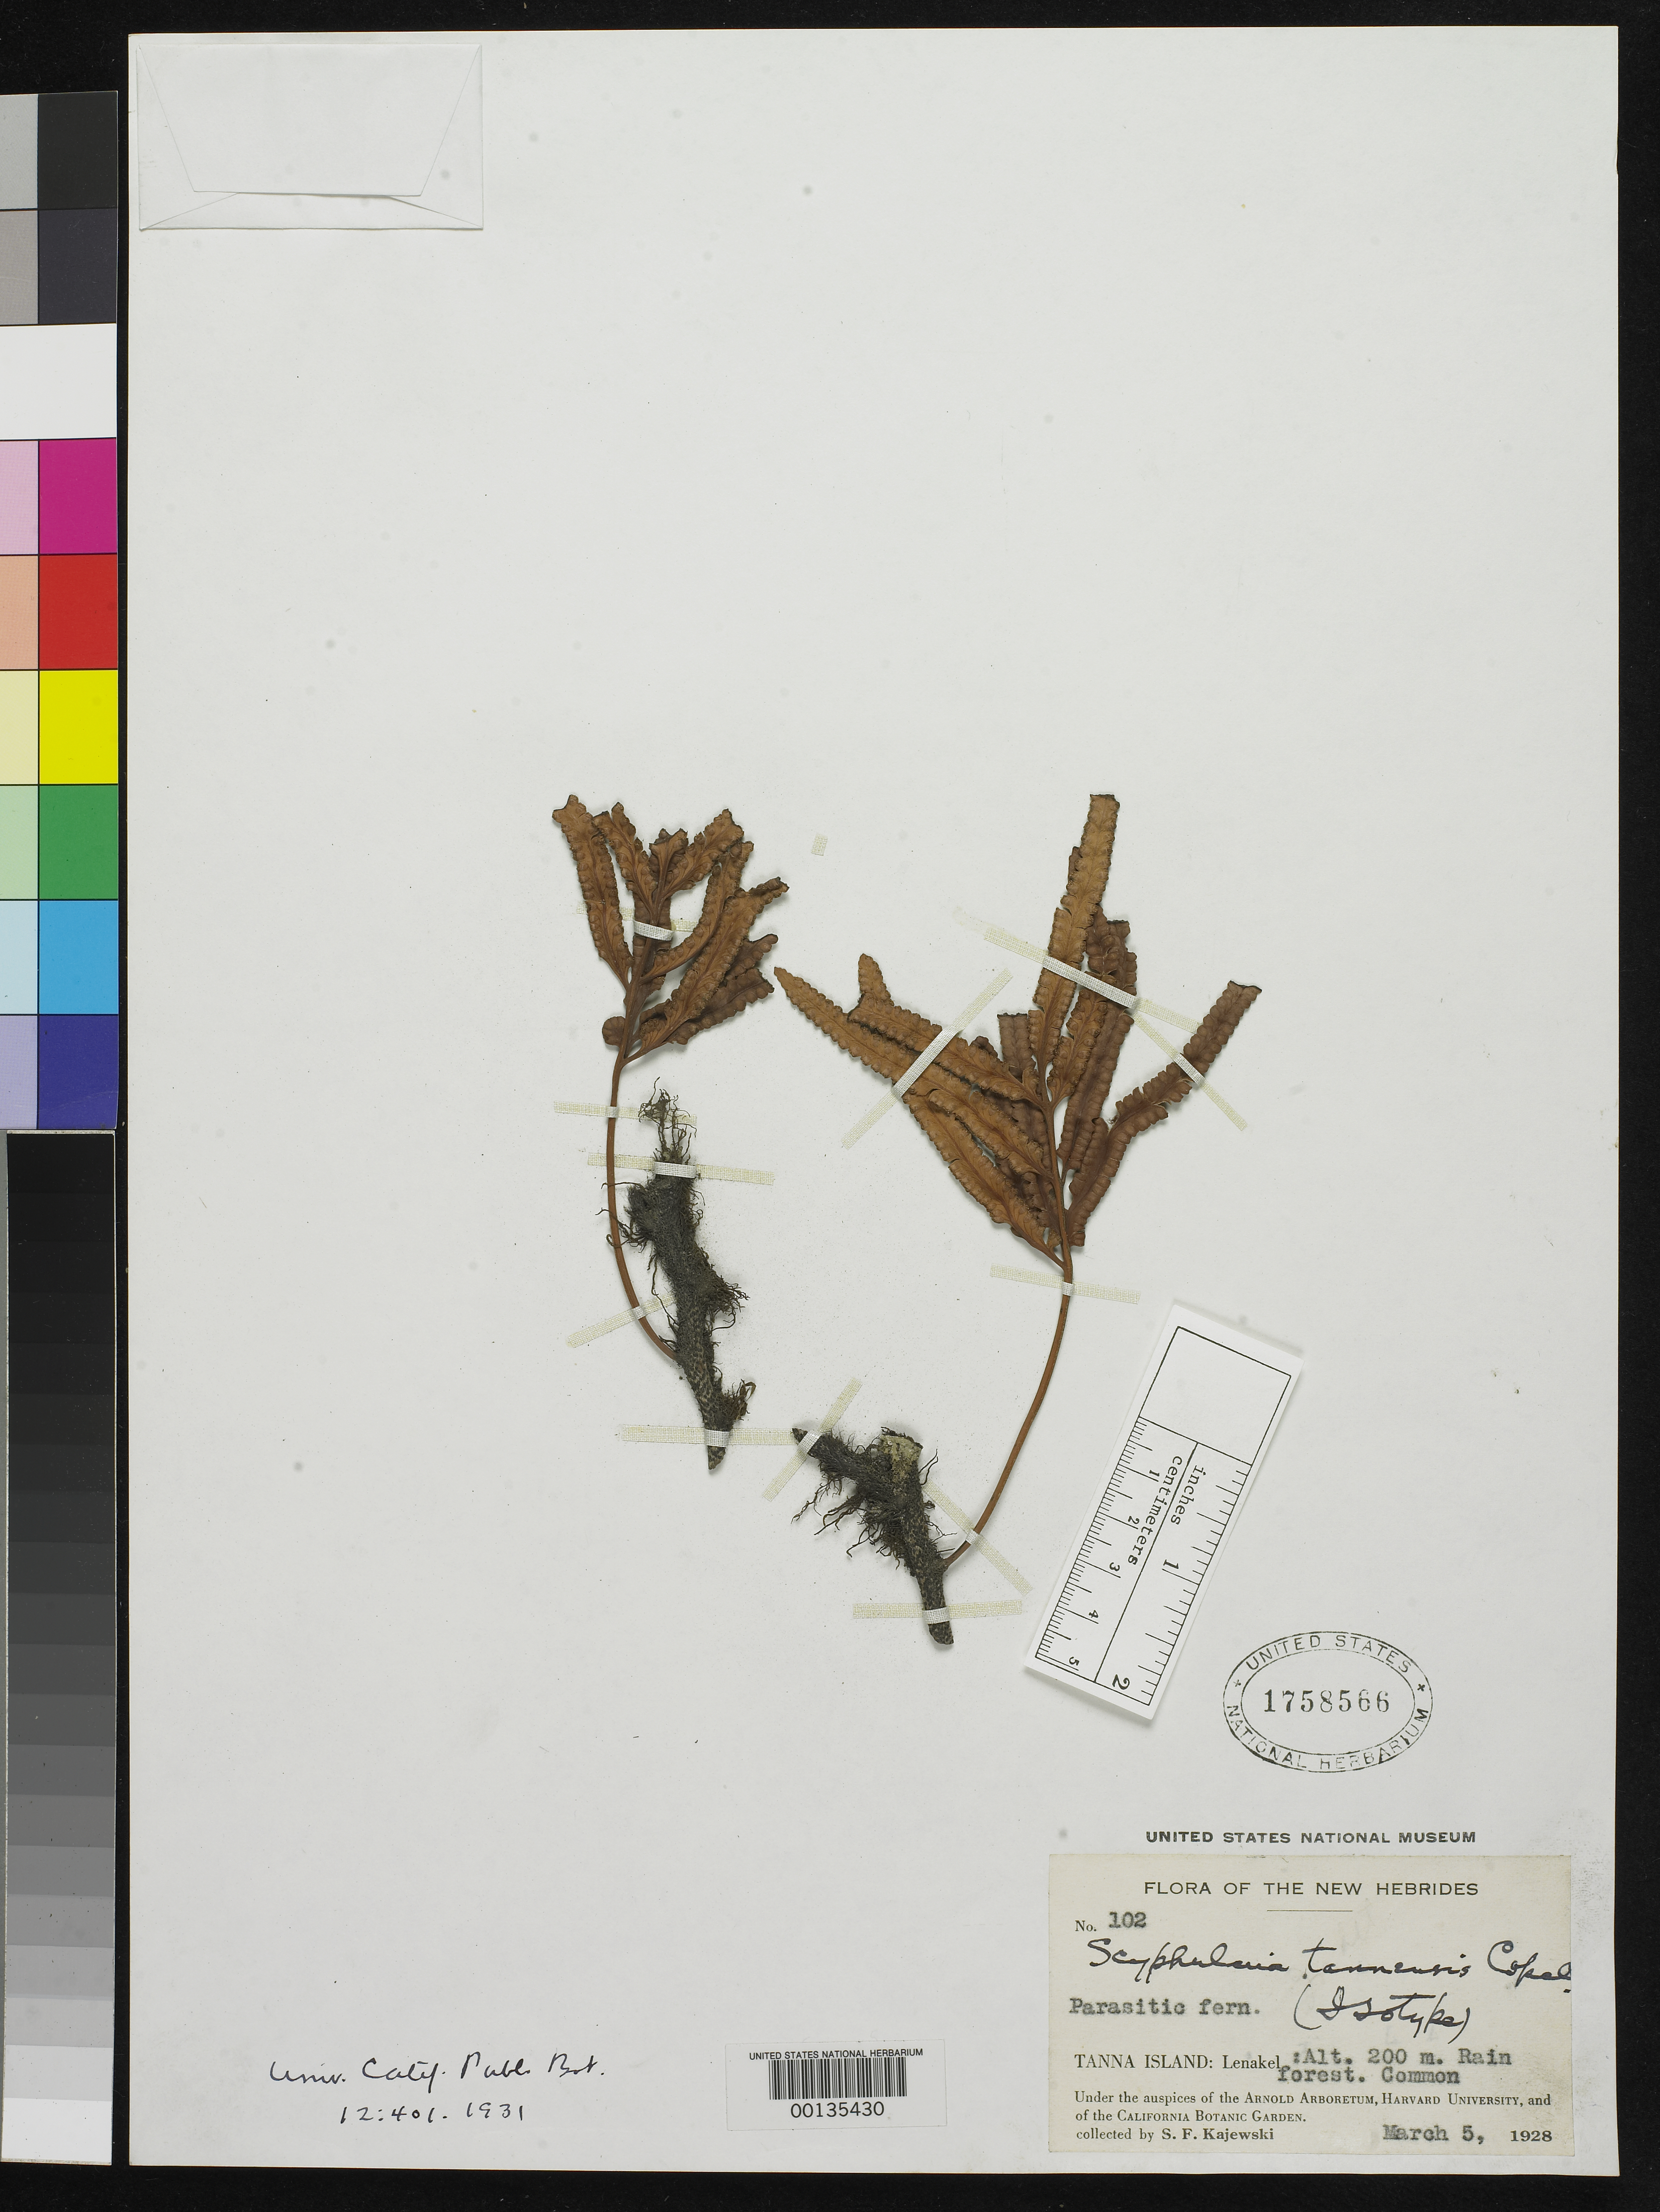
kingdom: Plantae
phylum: Tracheophyta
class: Polypodiopsida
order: Polypodiales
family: Davalliaceae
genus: Scyphularia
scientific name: Scyphularia tannensis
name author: Copel.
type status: Isotype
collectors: S. Kajewski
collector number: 102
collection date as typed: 05 Mar 1928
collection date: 1928-03-05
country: Vanuatu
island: Tanna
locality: Tanna, Lenakel.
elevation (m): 200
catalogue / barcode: US 1758566